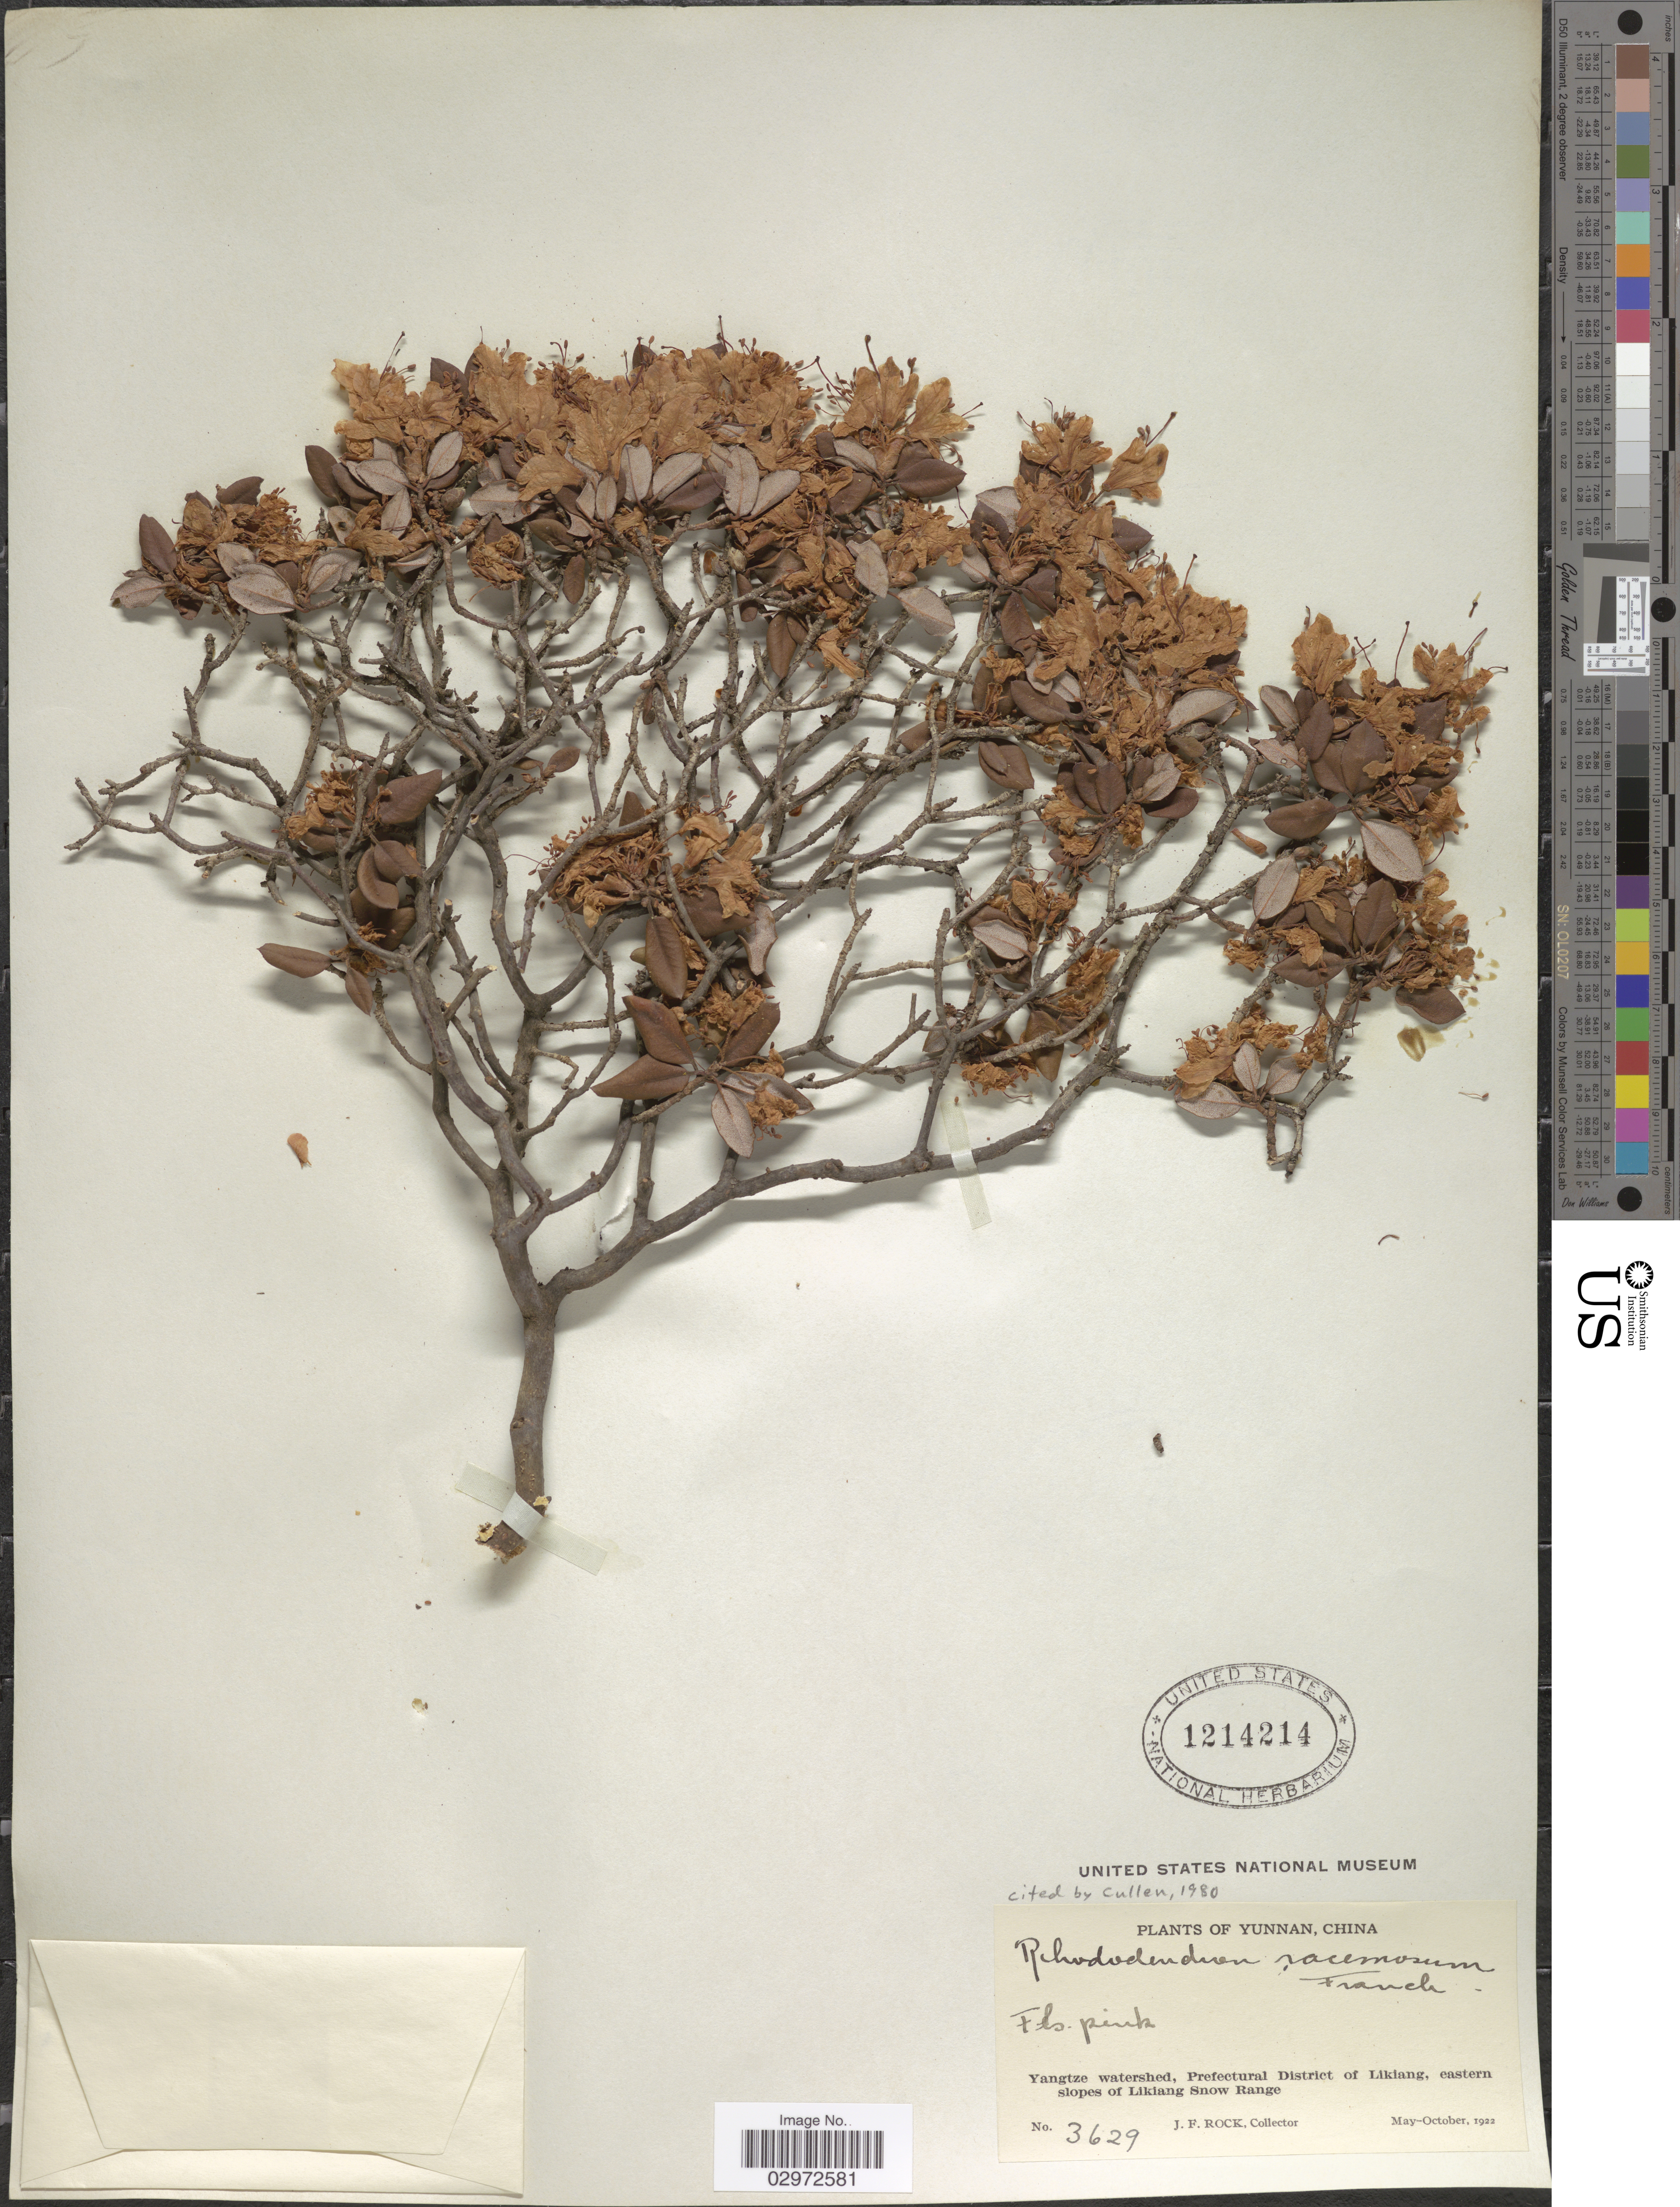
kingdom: Plantae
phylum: Tracheophyta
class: Magnoliopsida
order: Ericales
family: Ericaceae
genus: Rhododendron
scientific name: Rhododendron racemosum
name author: Franch.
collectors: J. Rock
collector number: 3629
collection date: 1922-05/1922-10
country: China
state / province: Yunnan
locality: Yangtze watershed, Prefectural District of Likiang, eastern slopes of Likiang Snow Range.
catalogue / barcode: US 1214214